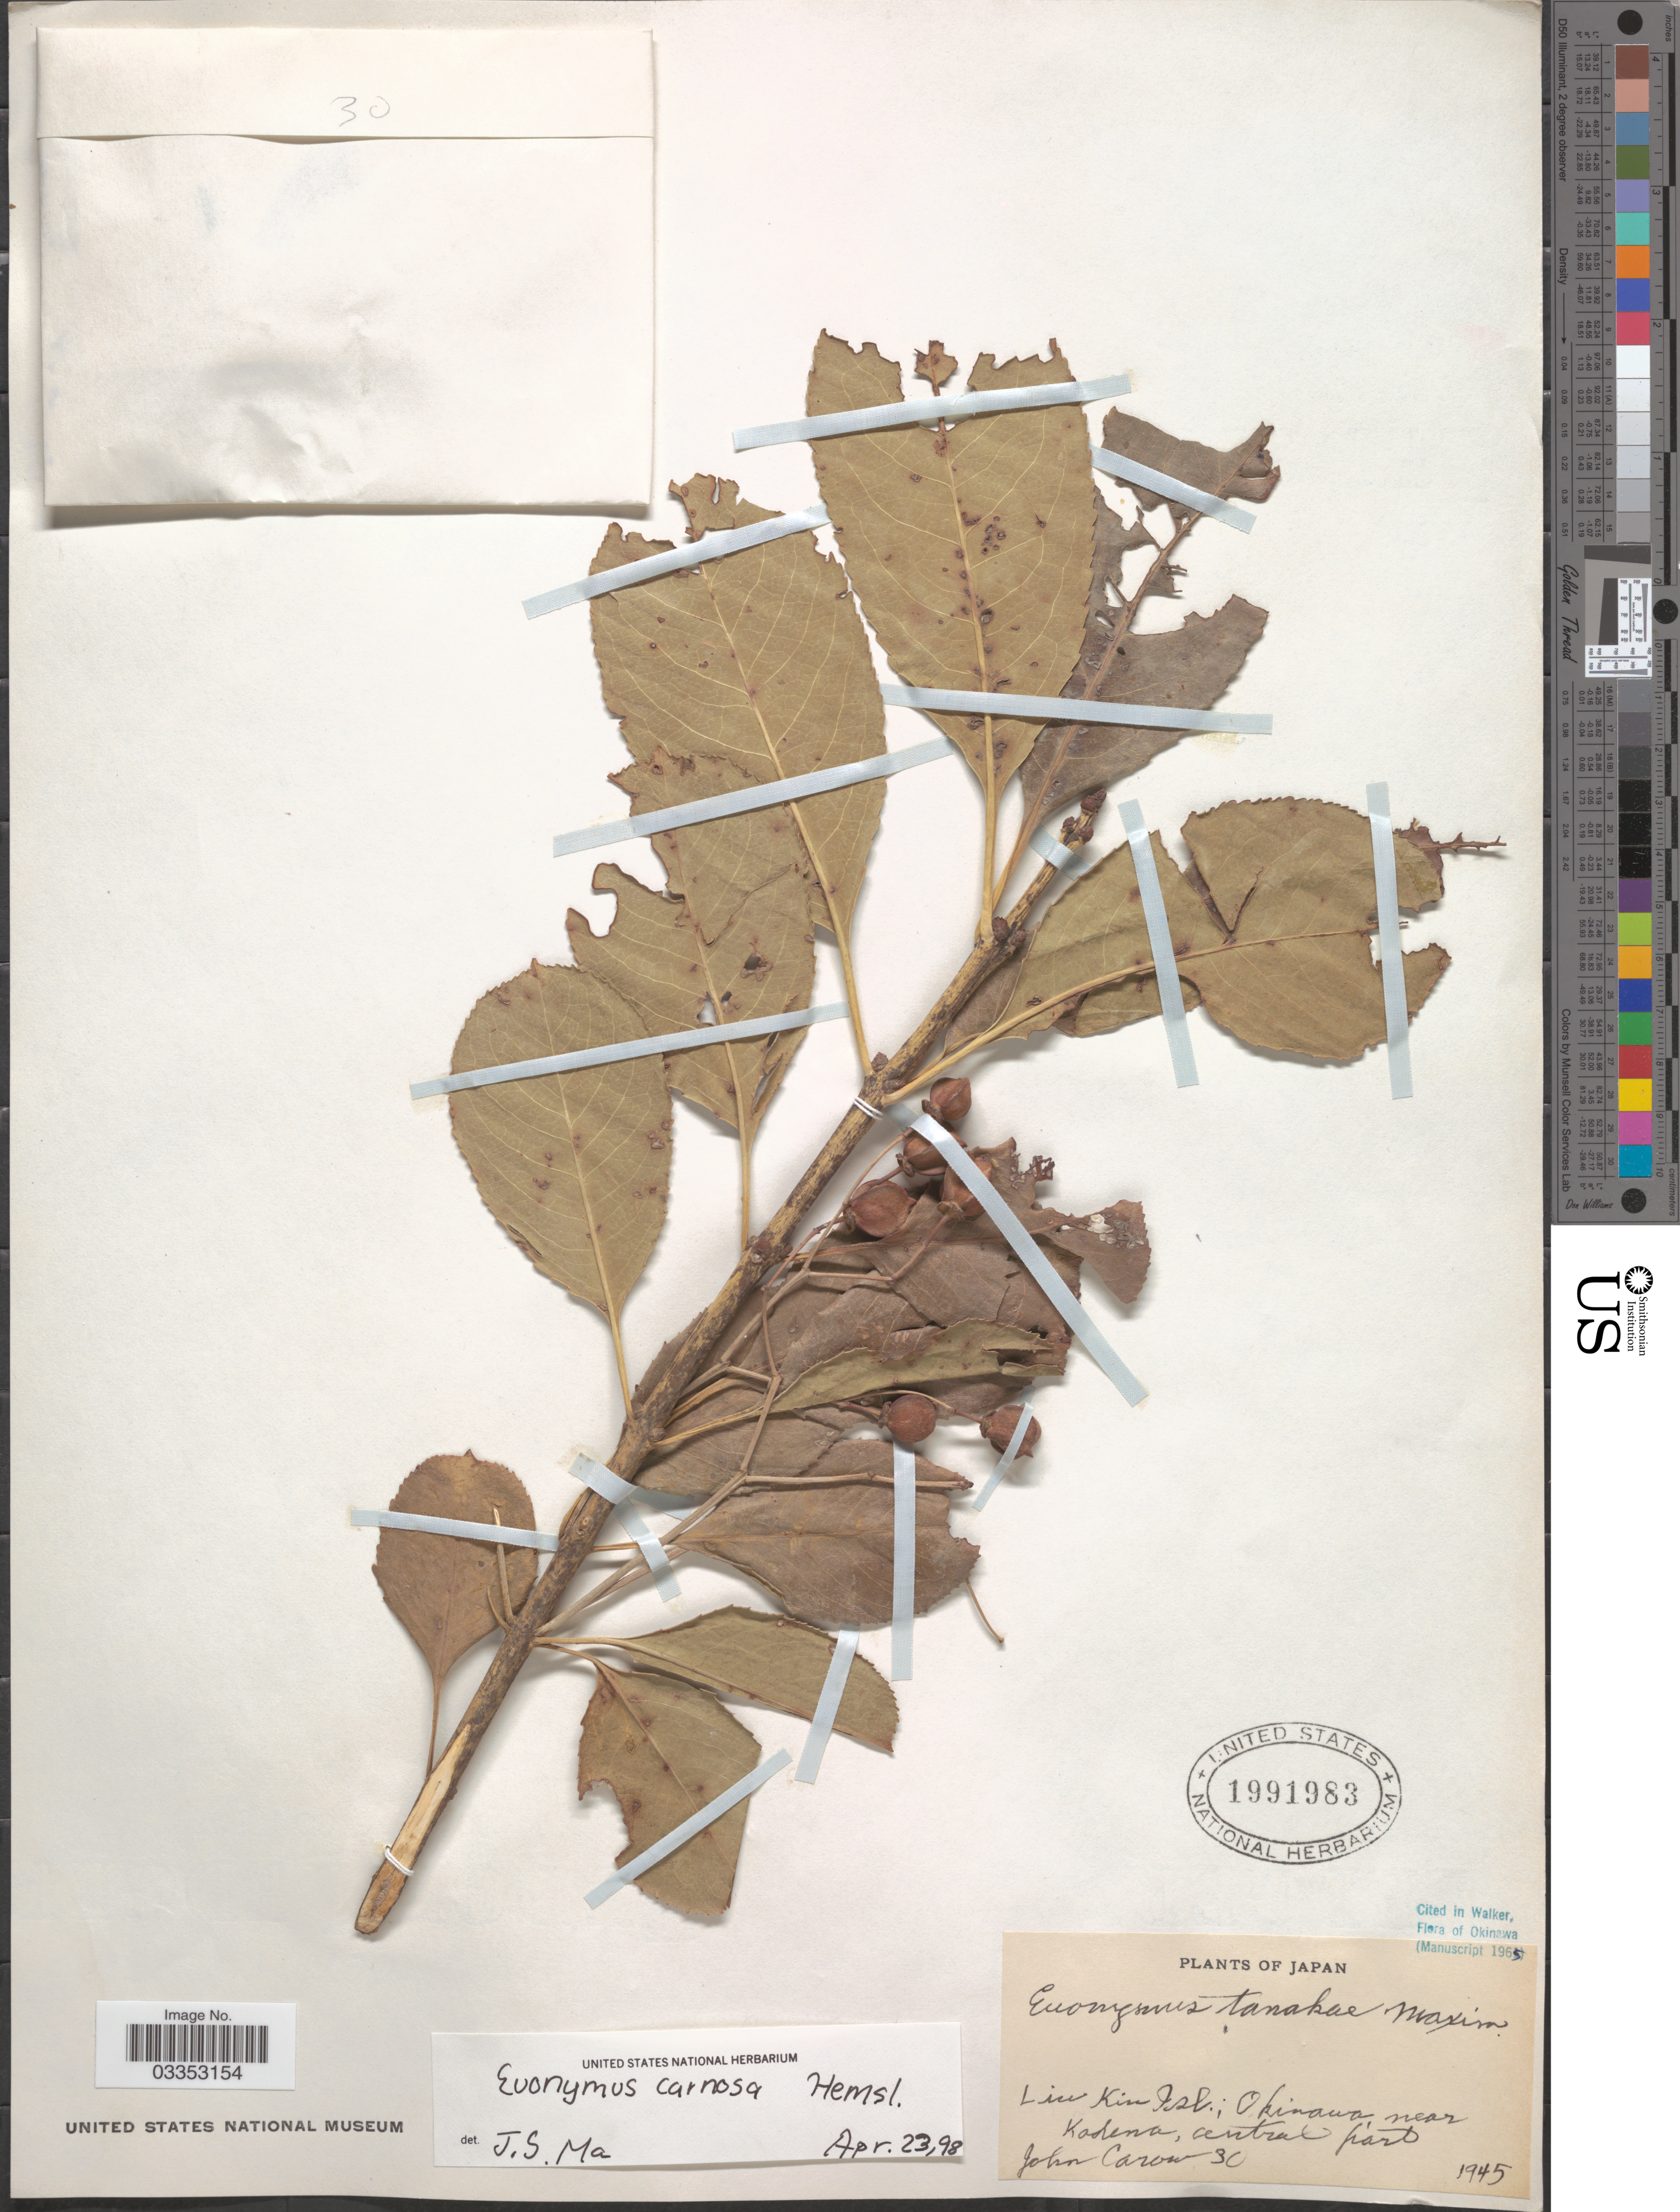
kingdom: Plantae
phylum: Tracheophyta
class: Magnoliopsida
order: Celastrales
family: Celastraceae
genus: Euonymus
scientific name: Euonymus carnosus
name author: Hemsl.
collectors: J. Carow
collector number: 30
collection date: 1945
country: Japan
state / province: Okinawa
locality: Liu Kiu Isl.; Okinawa, near Kadena, central part. [Ryukyu Islands]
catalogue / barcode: US 1991983